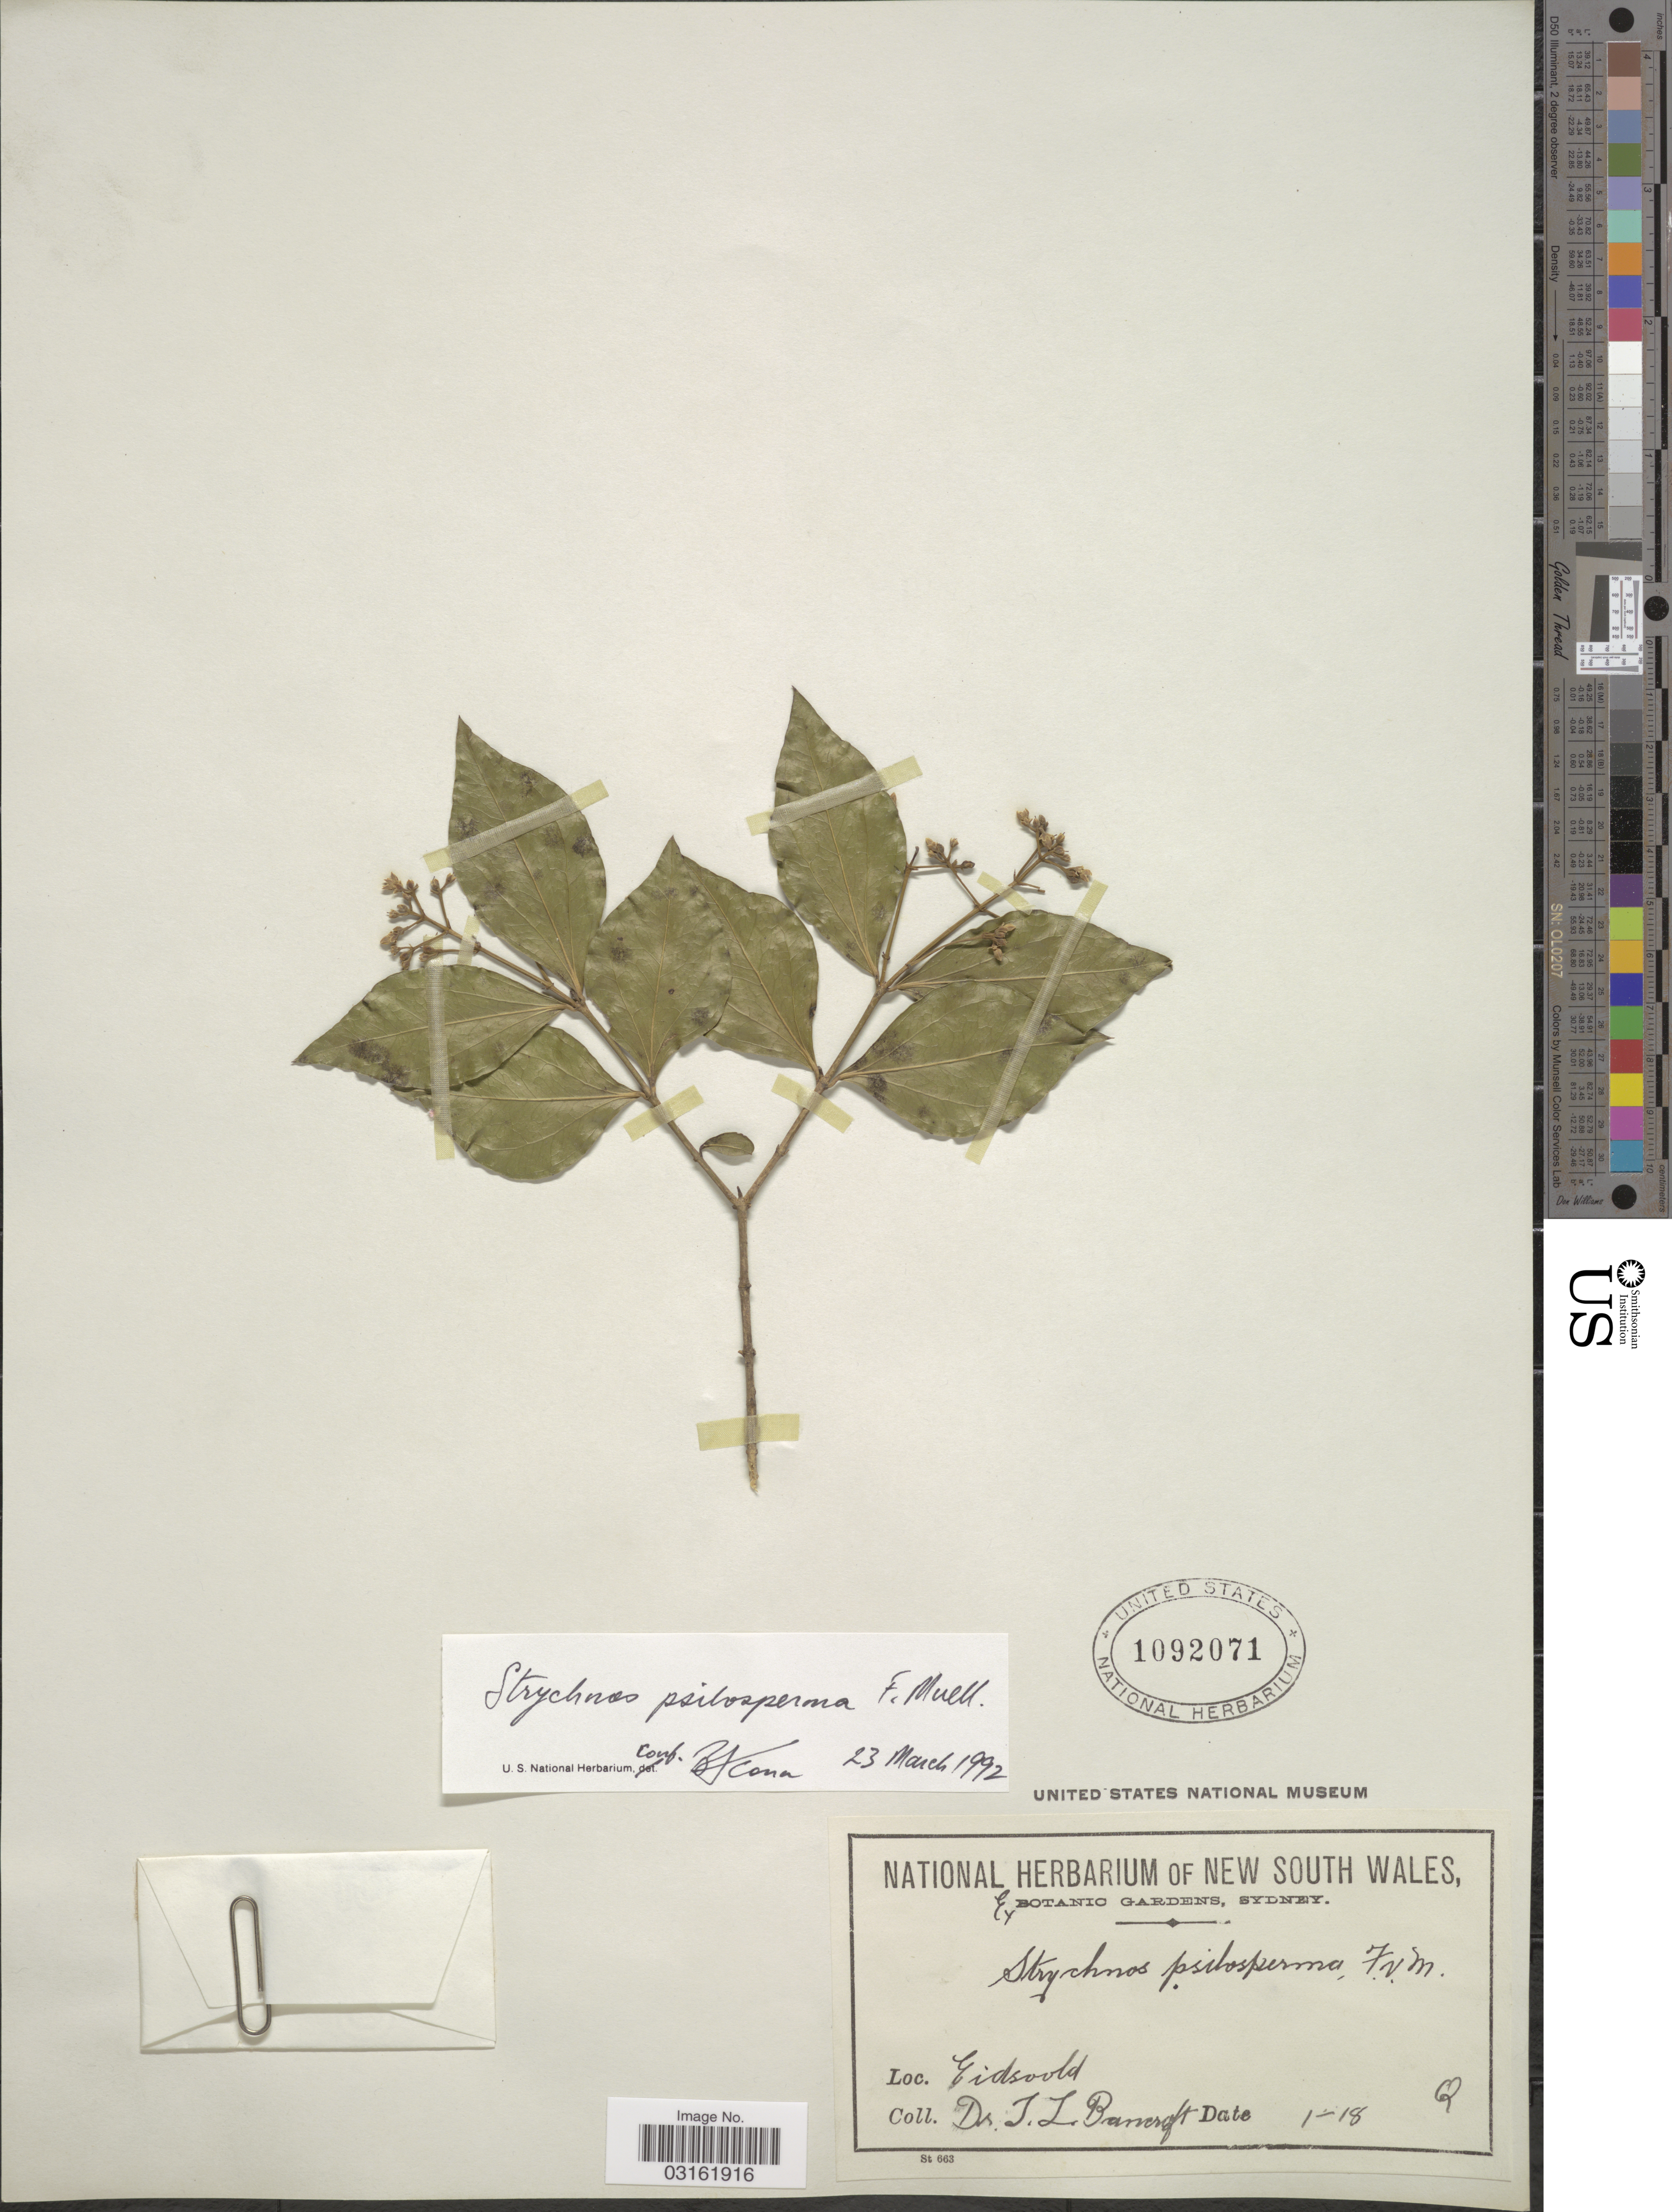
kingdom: Plantae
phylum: Tracheophyta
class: Magnoliopsida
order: Gentianales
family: Loganiaceae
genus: Strychnos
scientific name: Strychnos psilosperma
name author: F. Muell.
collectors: T. Bancroft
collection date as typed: Transcribed d/m/y: /1/18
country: Australia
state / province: Queensland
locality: Eidsvold. Q.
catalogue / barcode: US 1092071